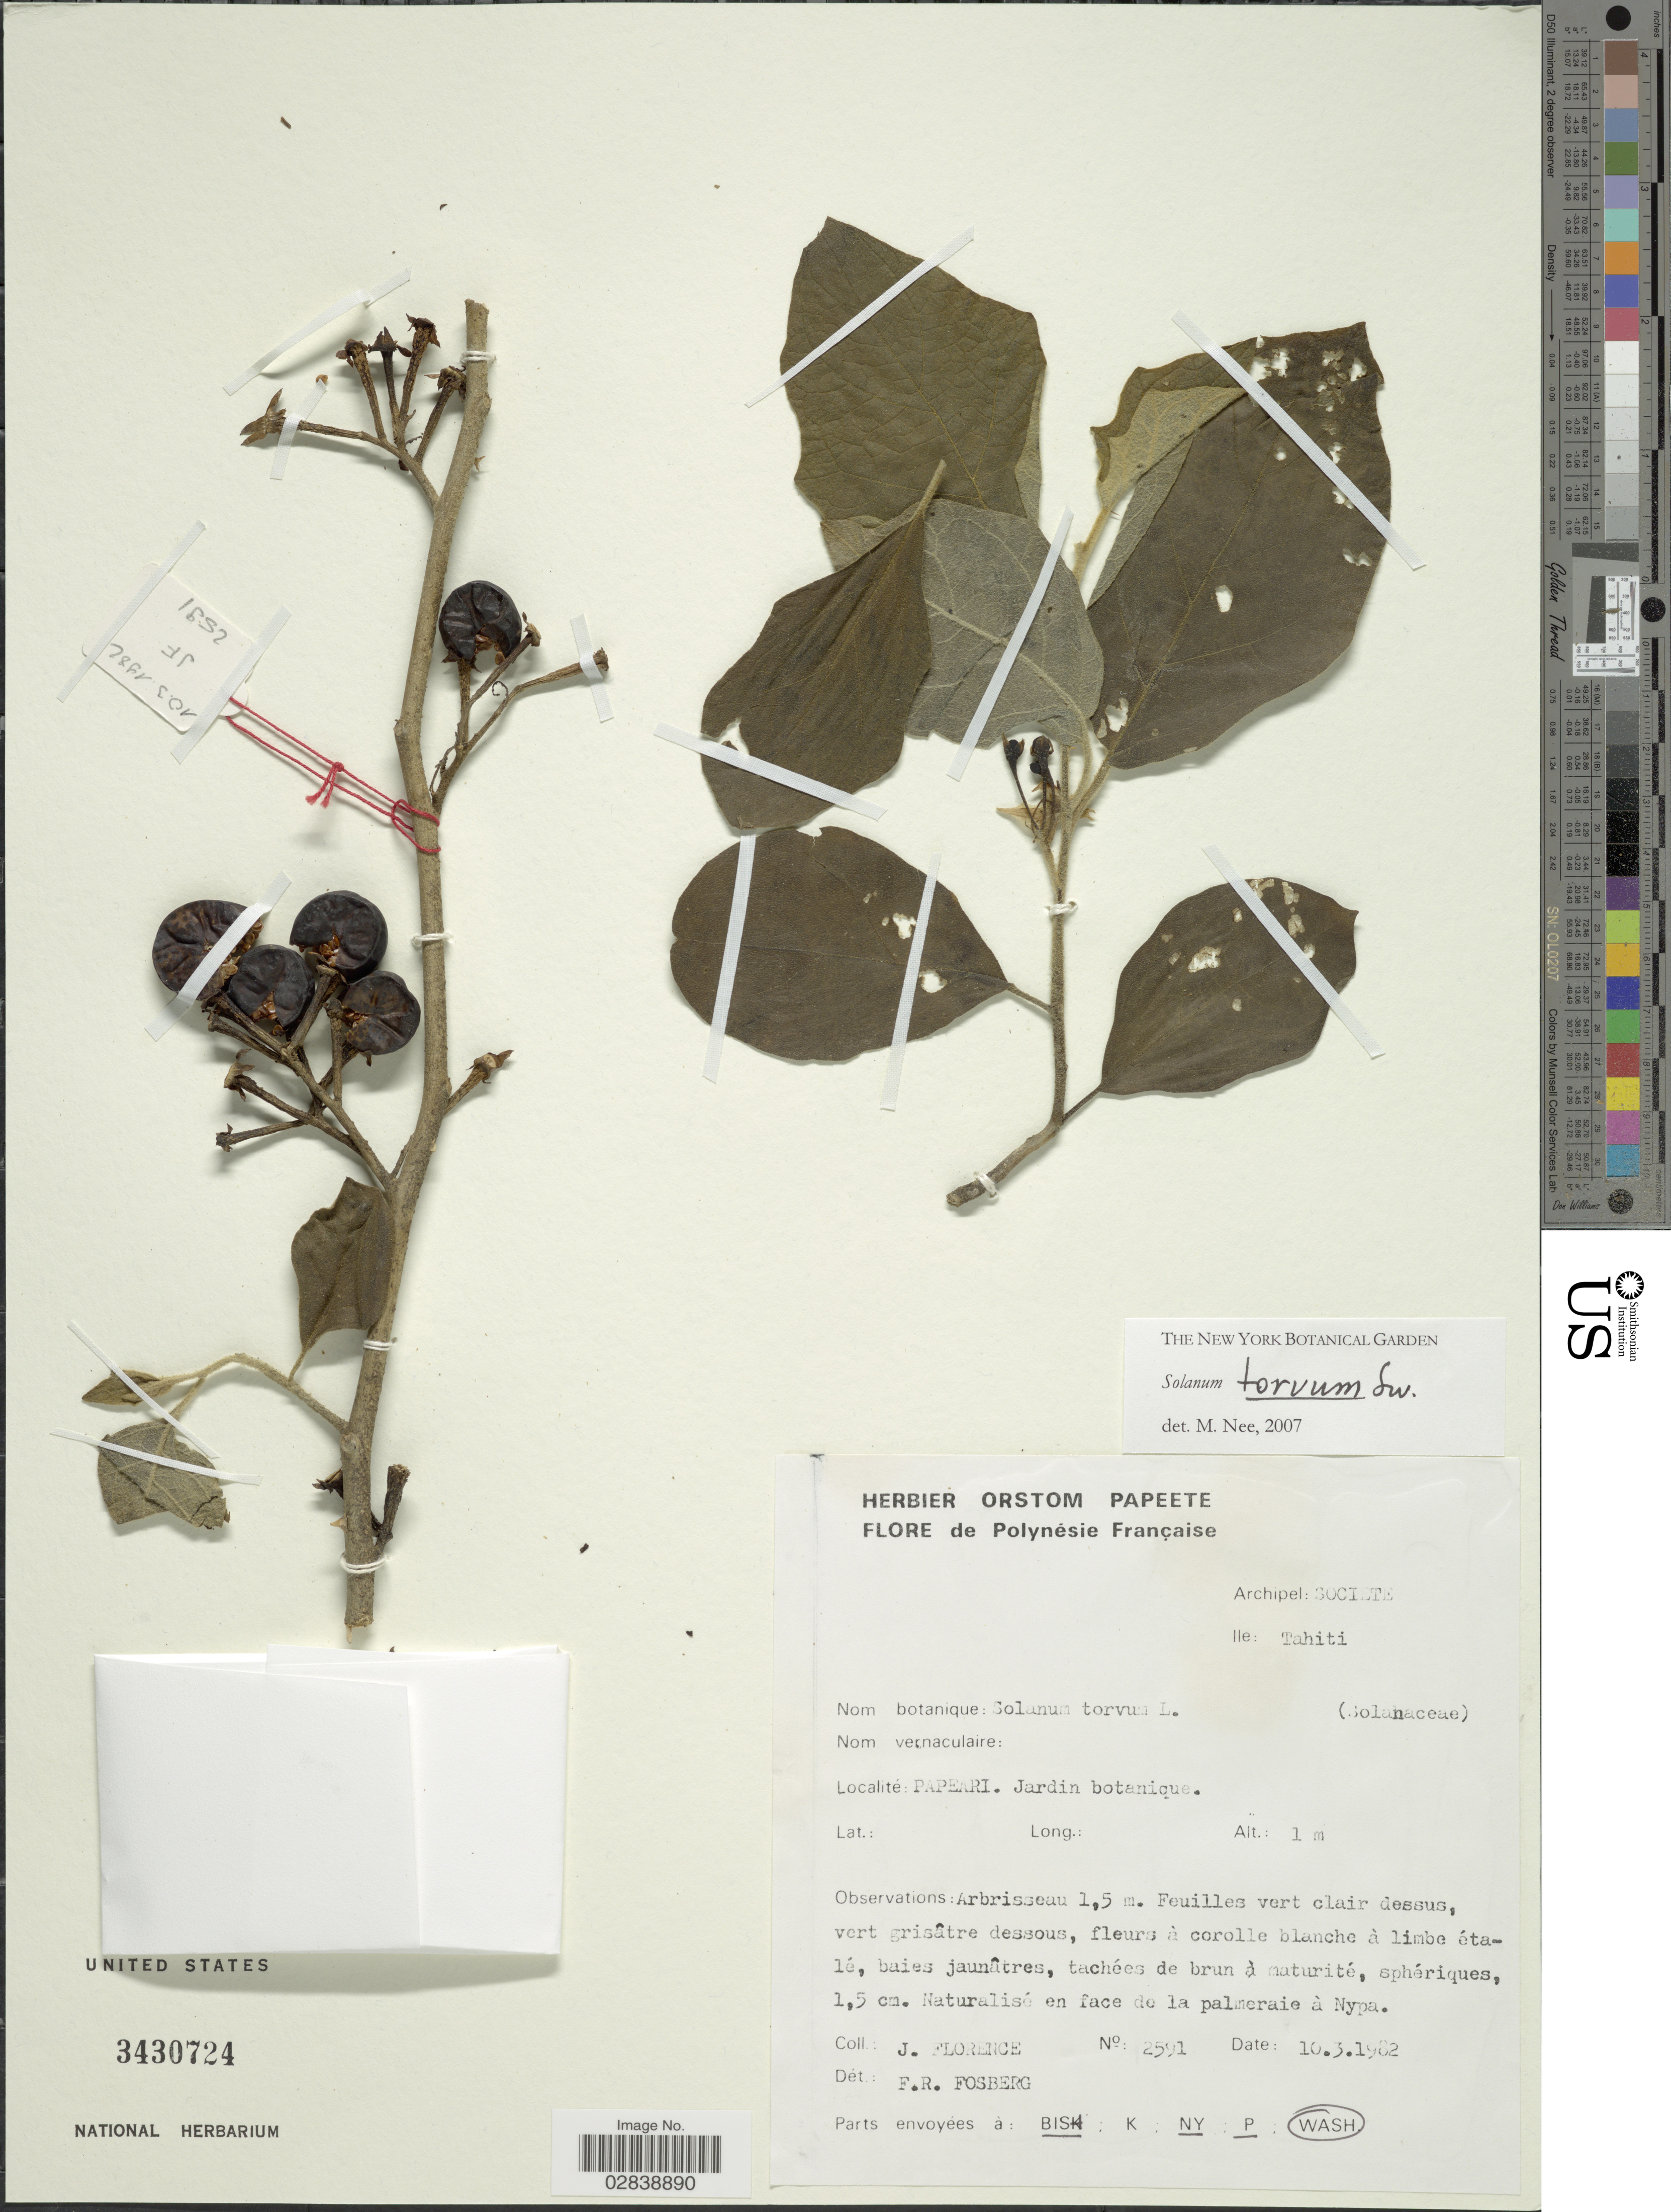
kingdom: Plantae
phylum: Tracheophyta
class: Magnoliopsida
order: Solanales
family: Solanaceae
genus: Solanum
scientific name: Solanum torvum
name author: Sw.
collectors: J. Florence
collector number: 2591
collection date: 1982-03-10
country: French Polynesia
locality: Polynésie Française. Archipel: Societe, Ile: Tahiti. Papeari. Jardin botanique.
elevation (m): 1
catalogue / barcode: US 3430724